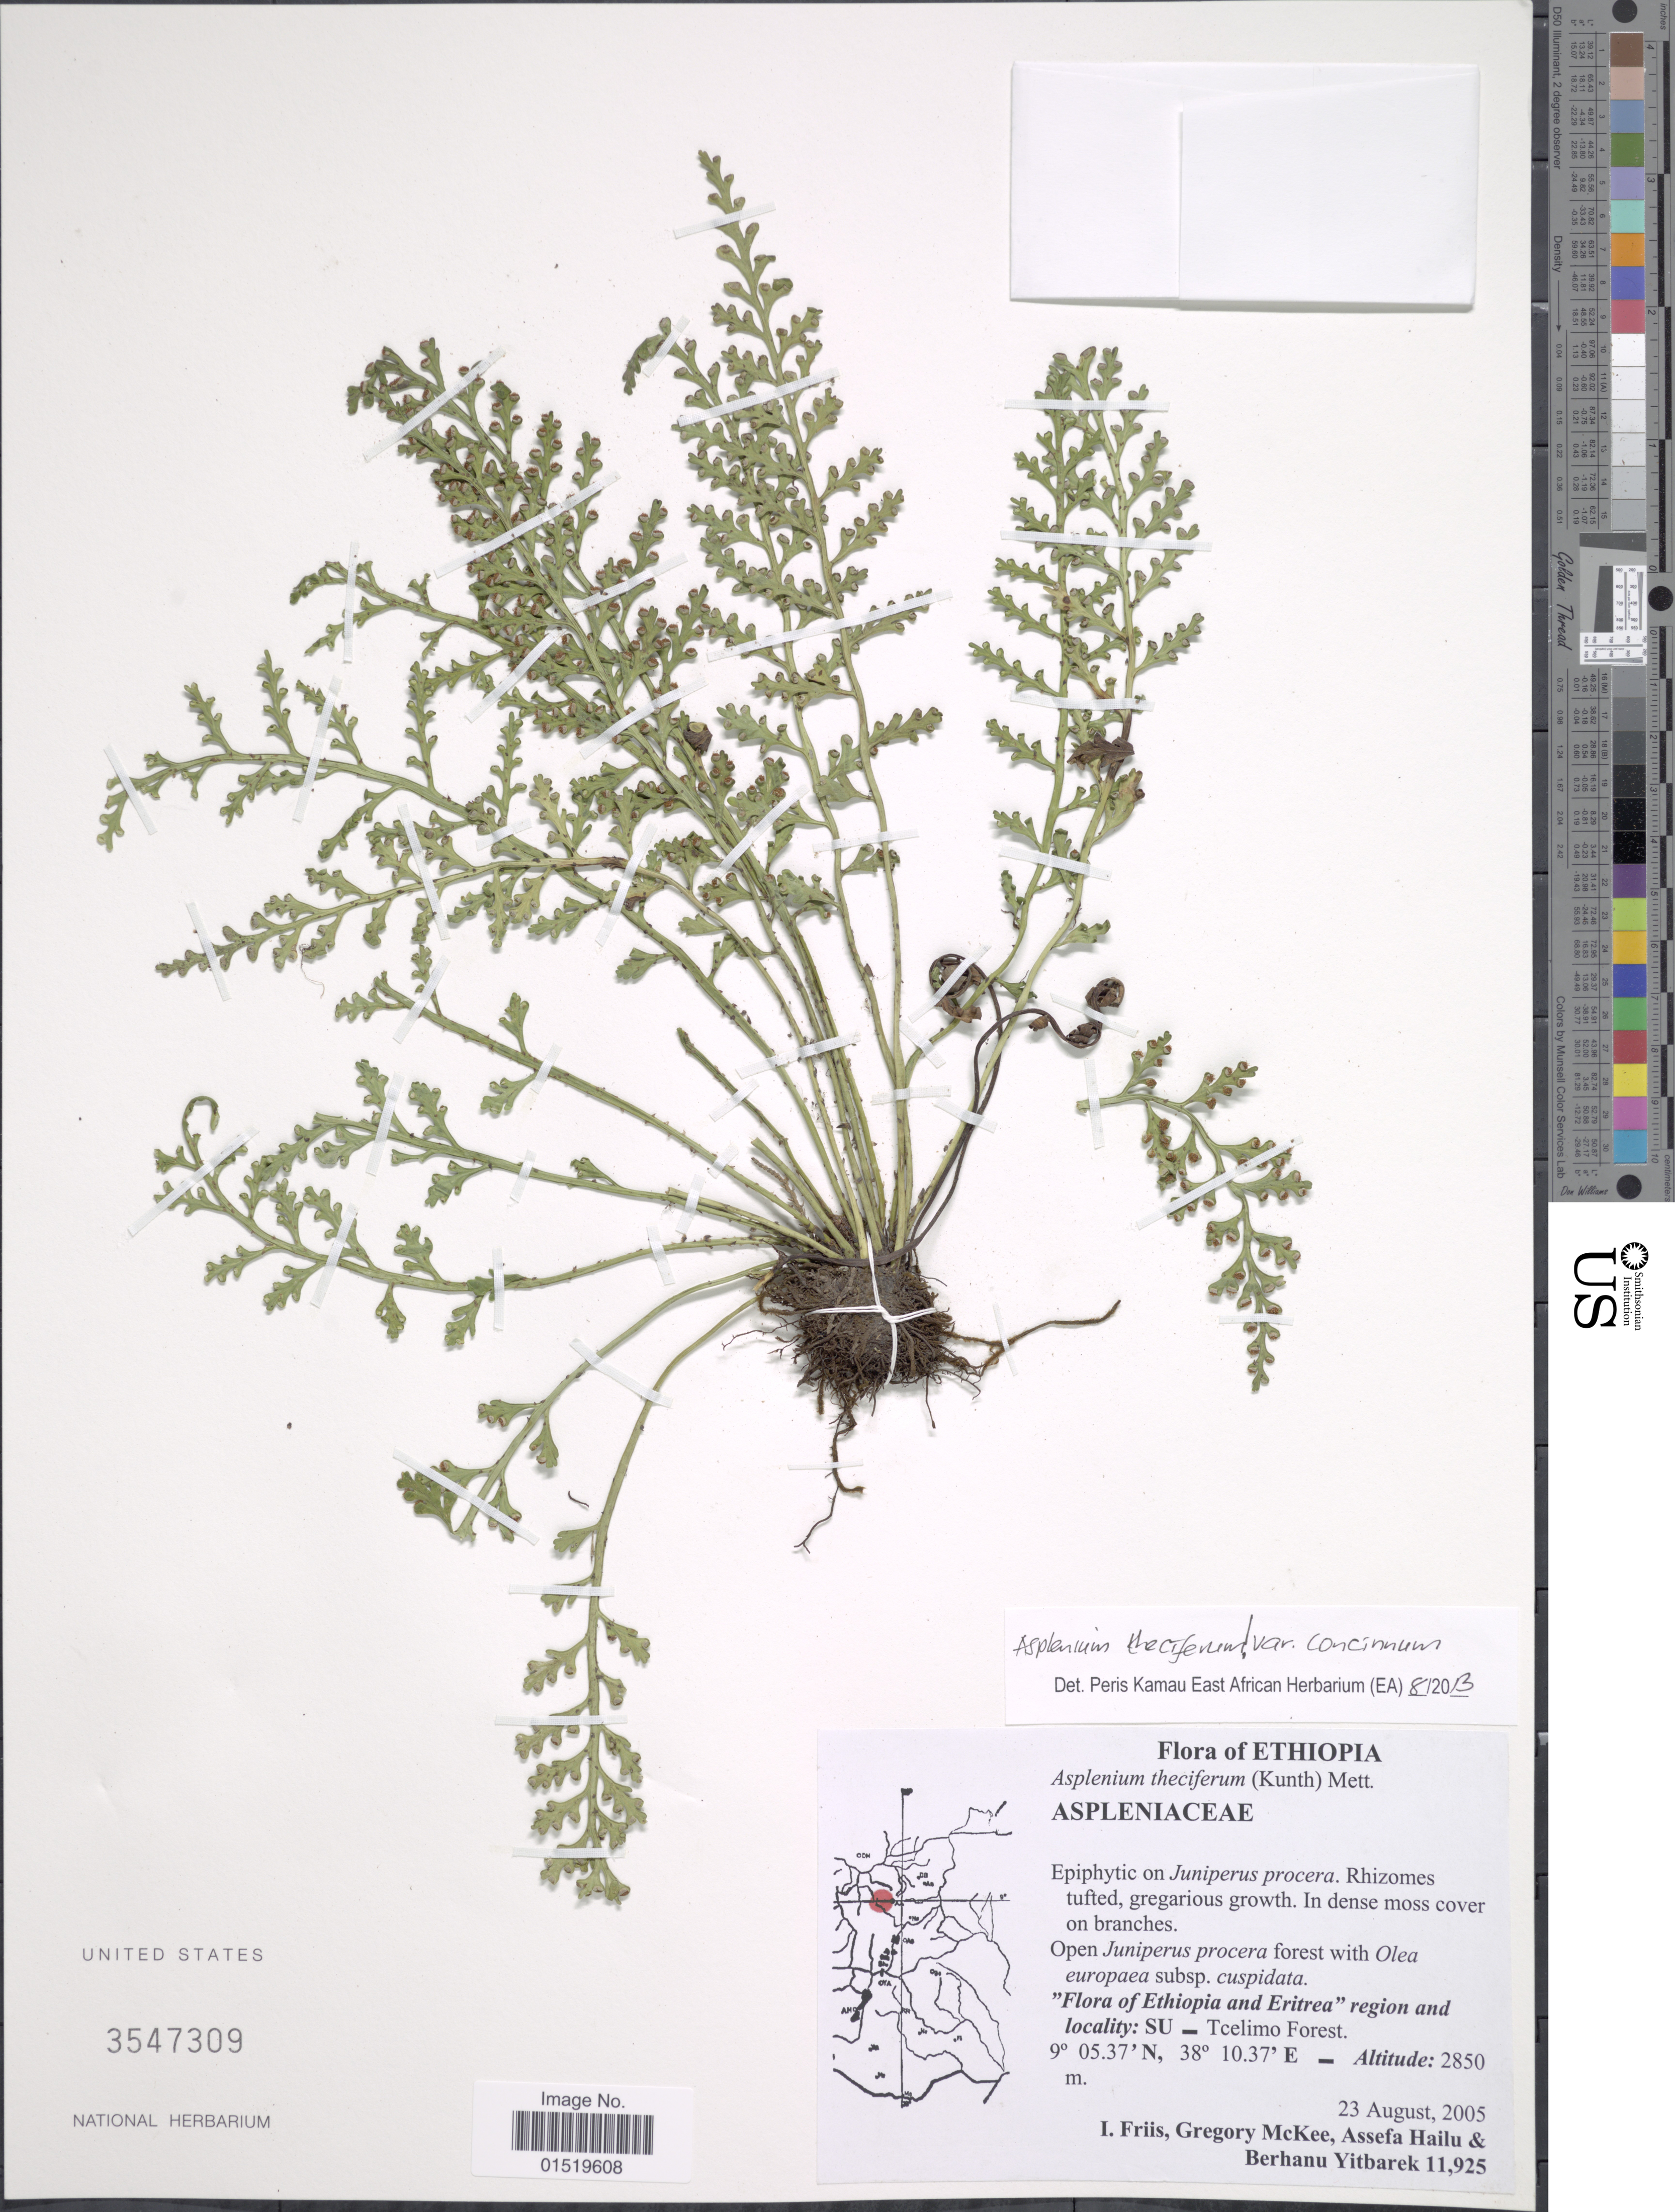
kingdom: Plantae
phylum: Tracheophyta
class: Polypodiopsida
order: Polypodiales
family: Aspleniaceae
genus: Asplenium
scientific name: Asplenium theciferum var. concinnum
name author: (Schrad.) Schelpe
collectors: I. Friis, G. S. McKee, A. Hailu & B. Yitbarek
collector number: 11925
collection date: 2005-08-23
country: Ethiopia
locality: Ethiopa and Eirtrea, SU - Tcelimo Forest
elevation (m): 2850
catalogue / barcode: US 3547309